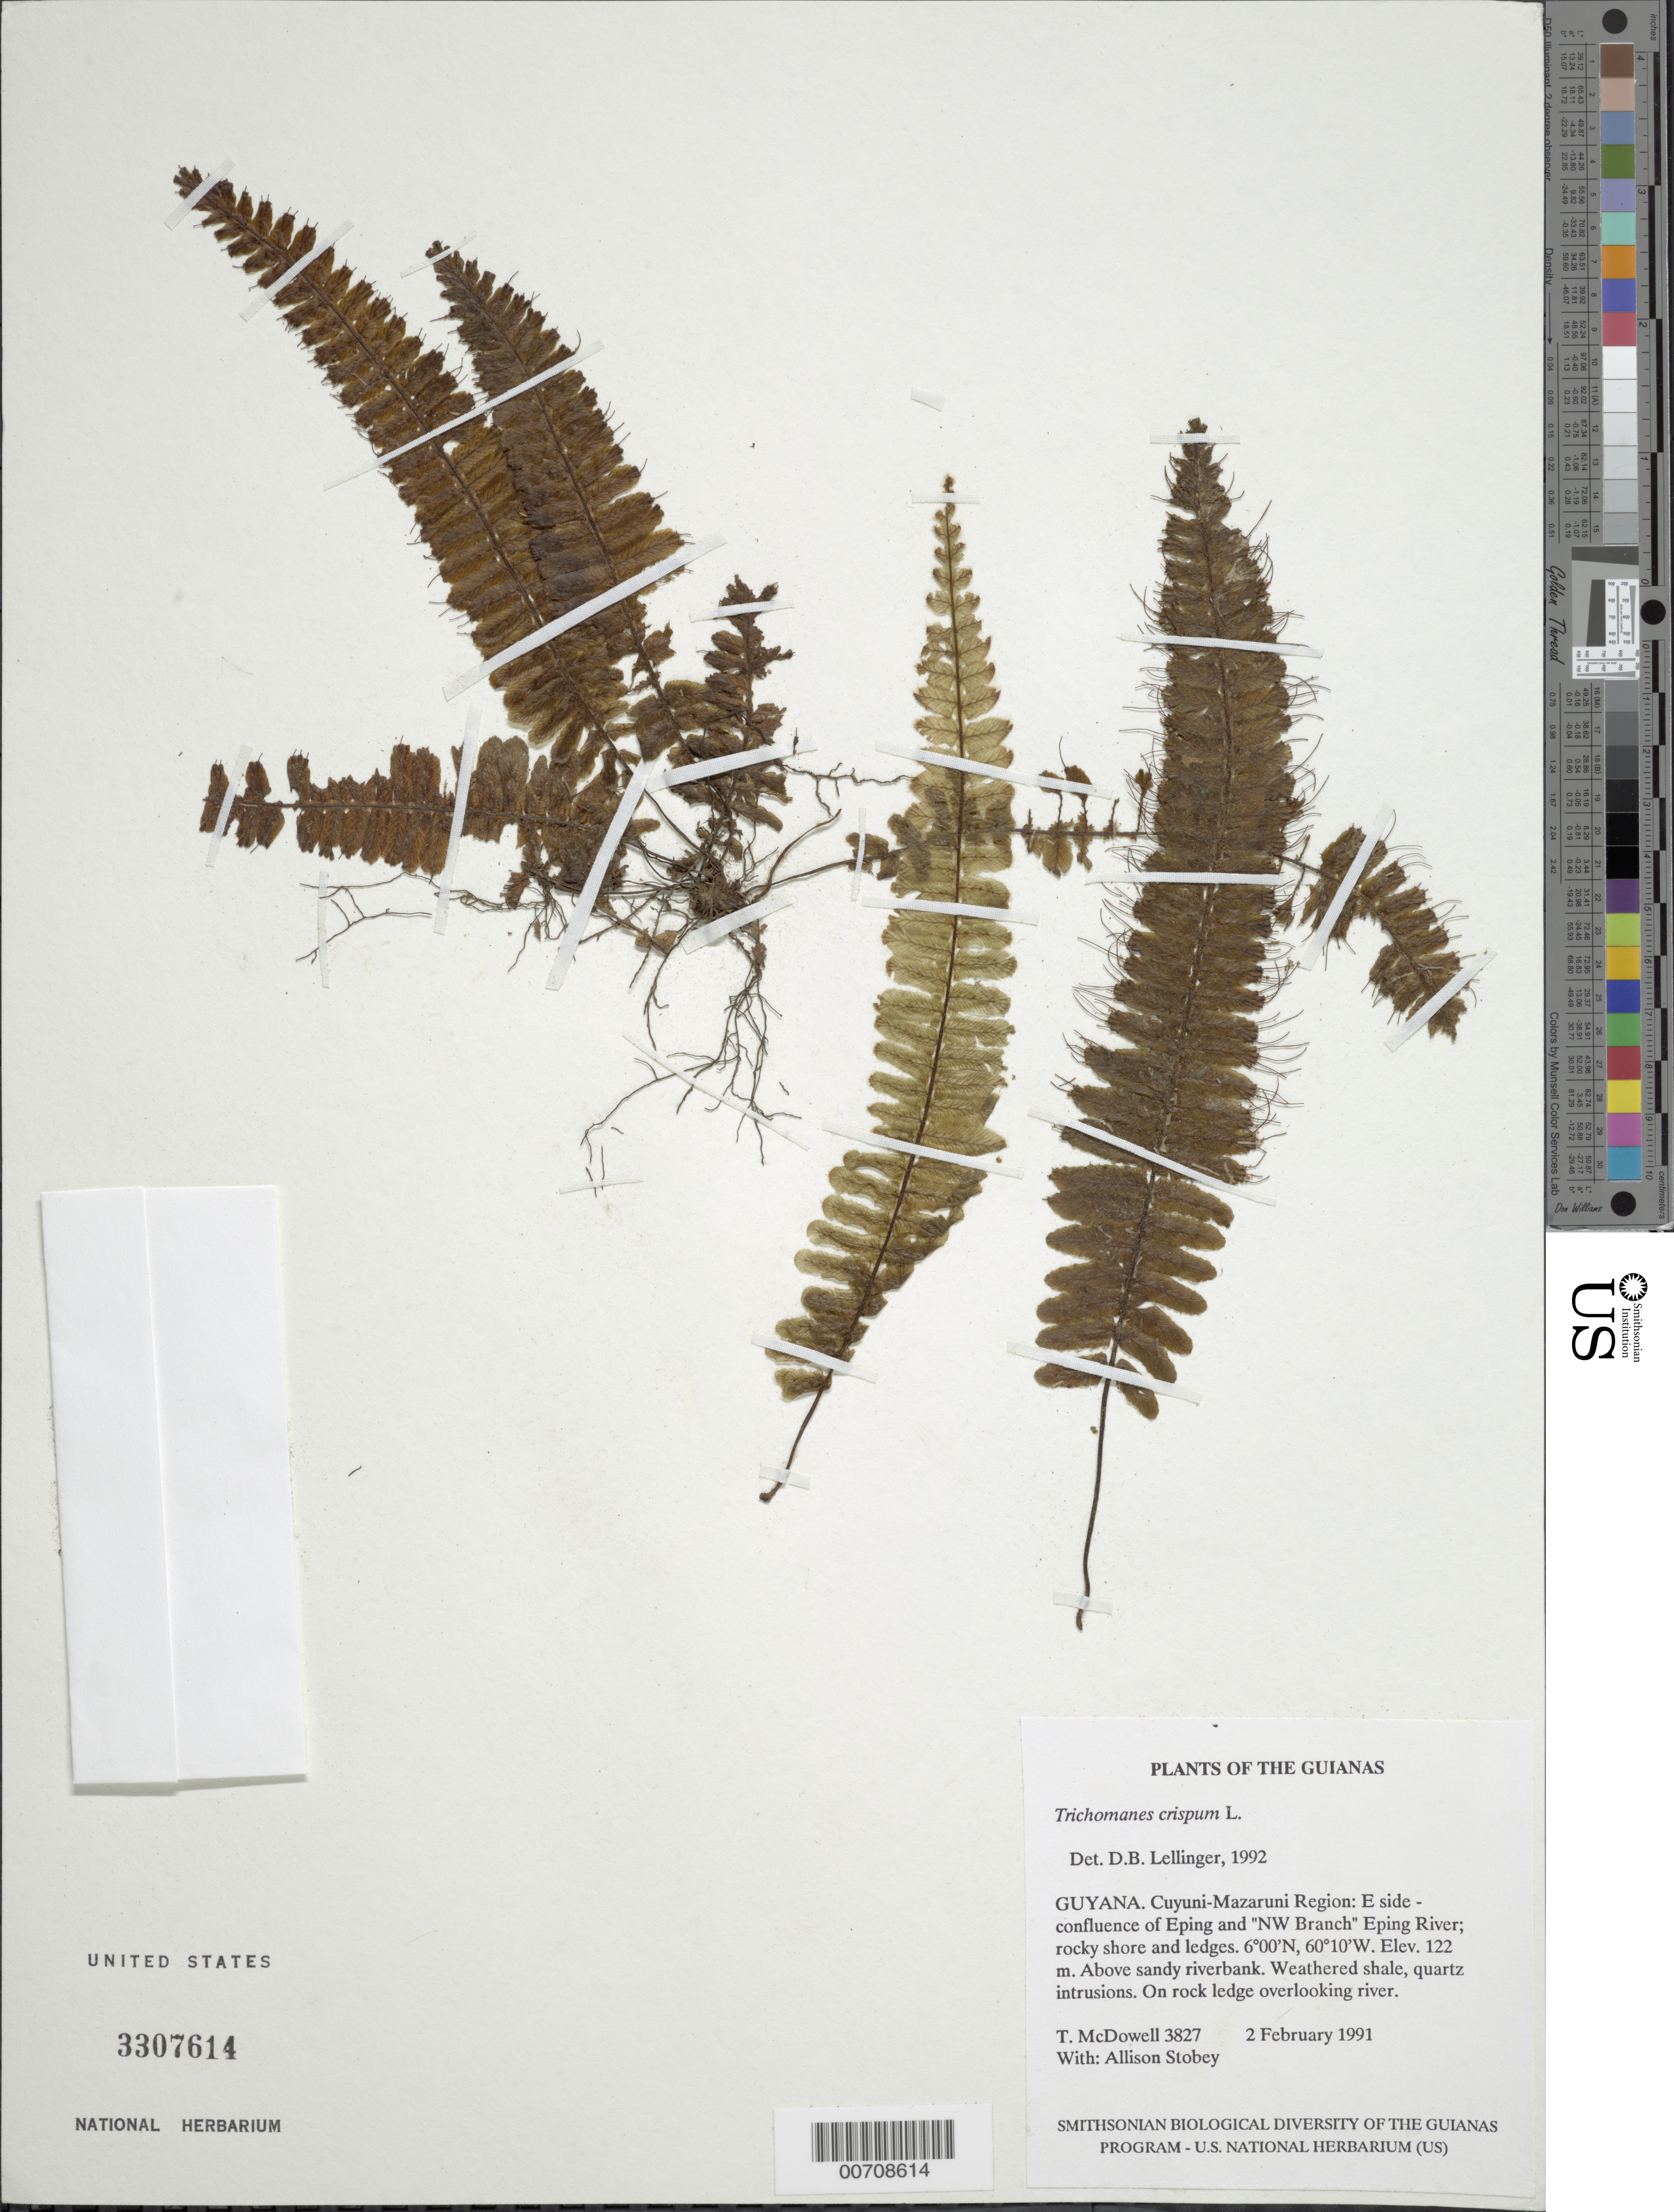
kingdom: Plantae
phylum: Tracheophyta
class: Polypodiopsida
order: Hymenophyllales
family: Hymenophyllaceae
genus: Trichomanes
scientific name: Trichomanes crispum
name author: L.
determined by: Lellinger, David B., (BOT), Smithsonian Institution - National Museum of Natural History (UNITED STATES)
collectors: T. McDowell & A. Stobey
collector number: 3827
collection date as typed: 2 February 1991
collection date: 1991-02-02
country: Guyana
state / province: Cuyuni-Mazaruni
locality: E side - confluence of Eping and "NW Branch" Eping River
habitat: Rocky shore and ledges above sandy riverbank. Weathered shale, quartz intrusions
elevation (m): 122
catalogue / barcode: US 3307614